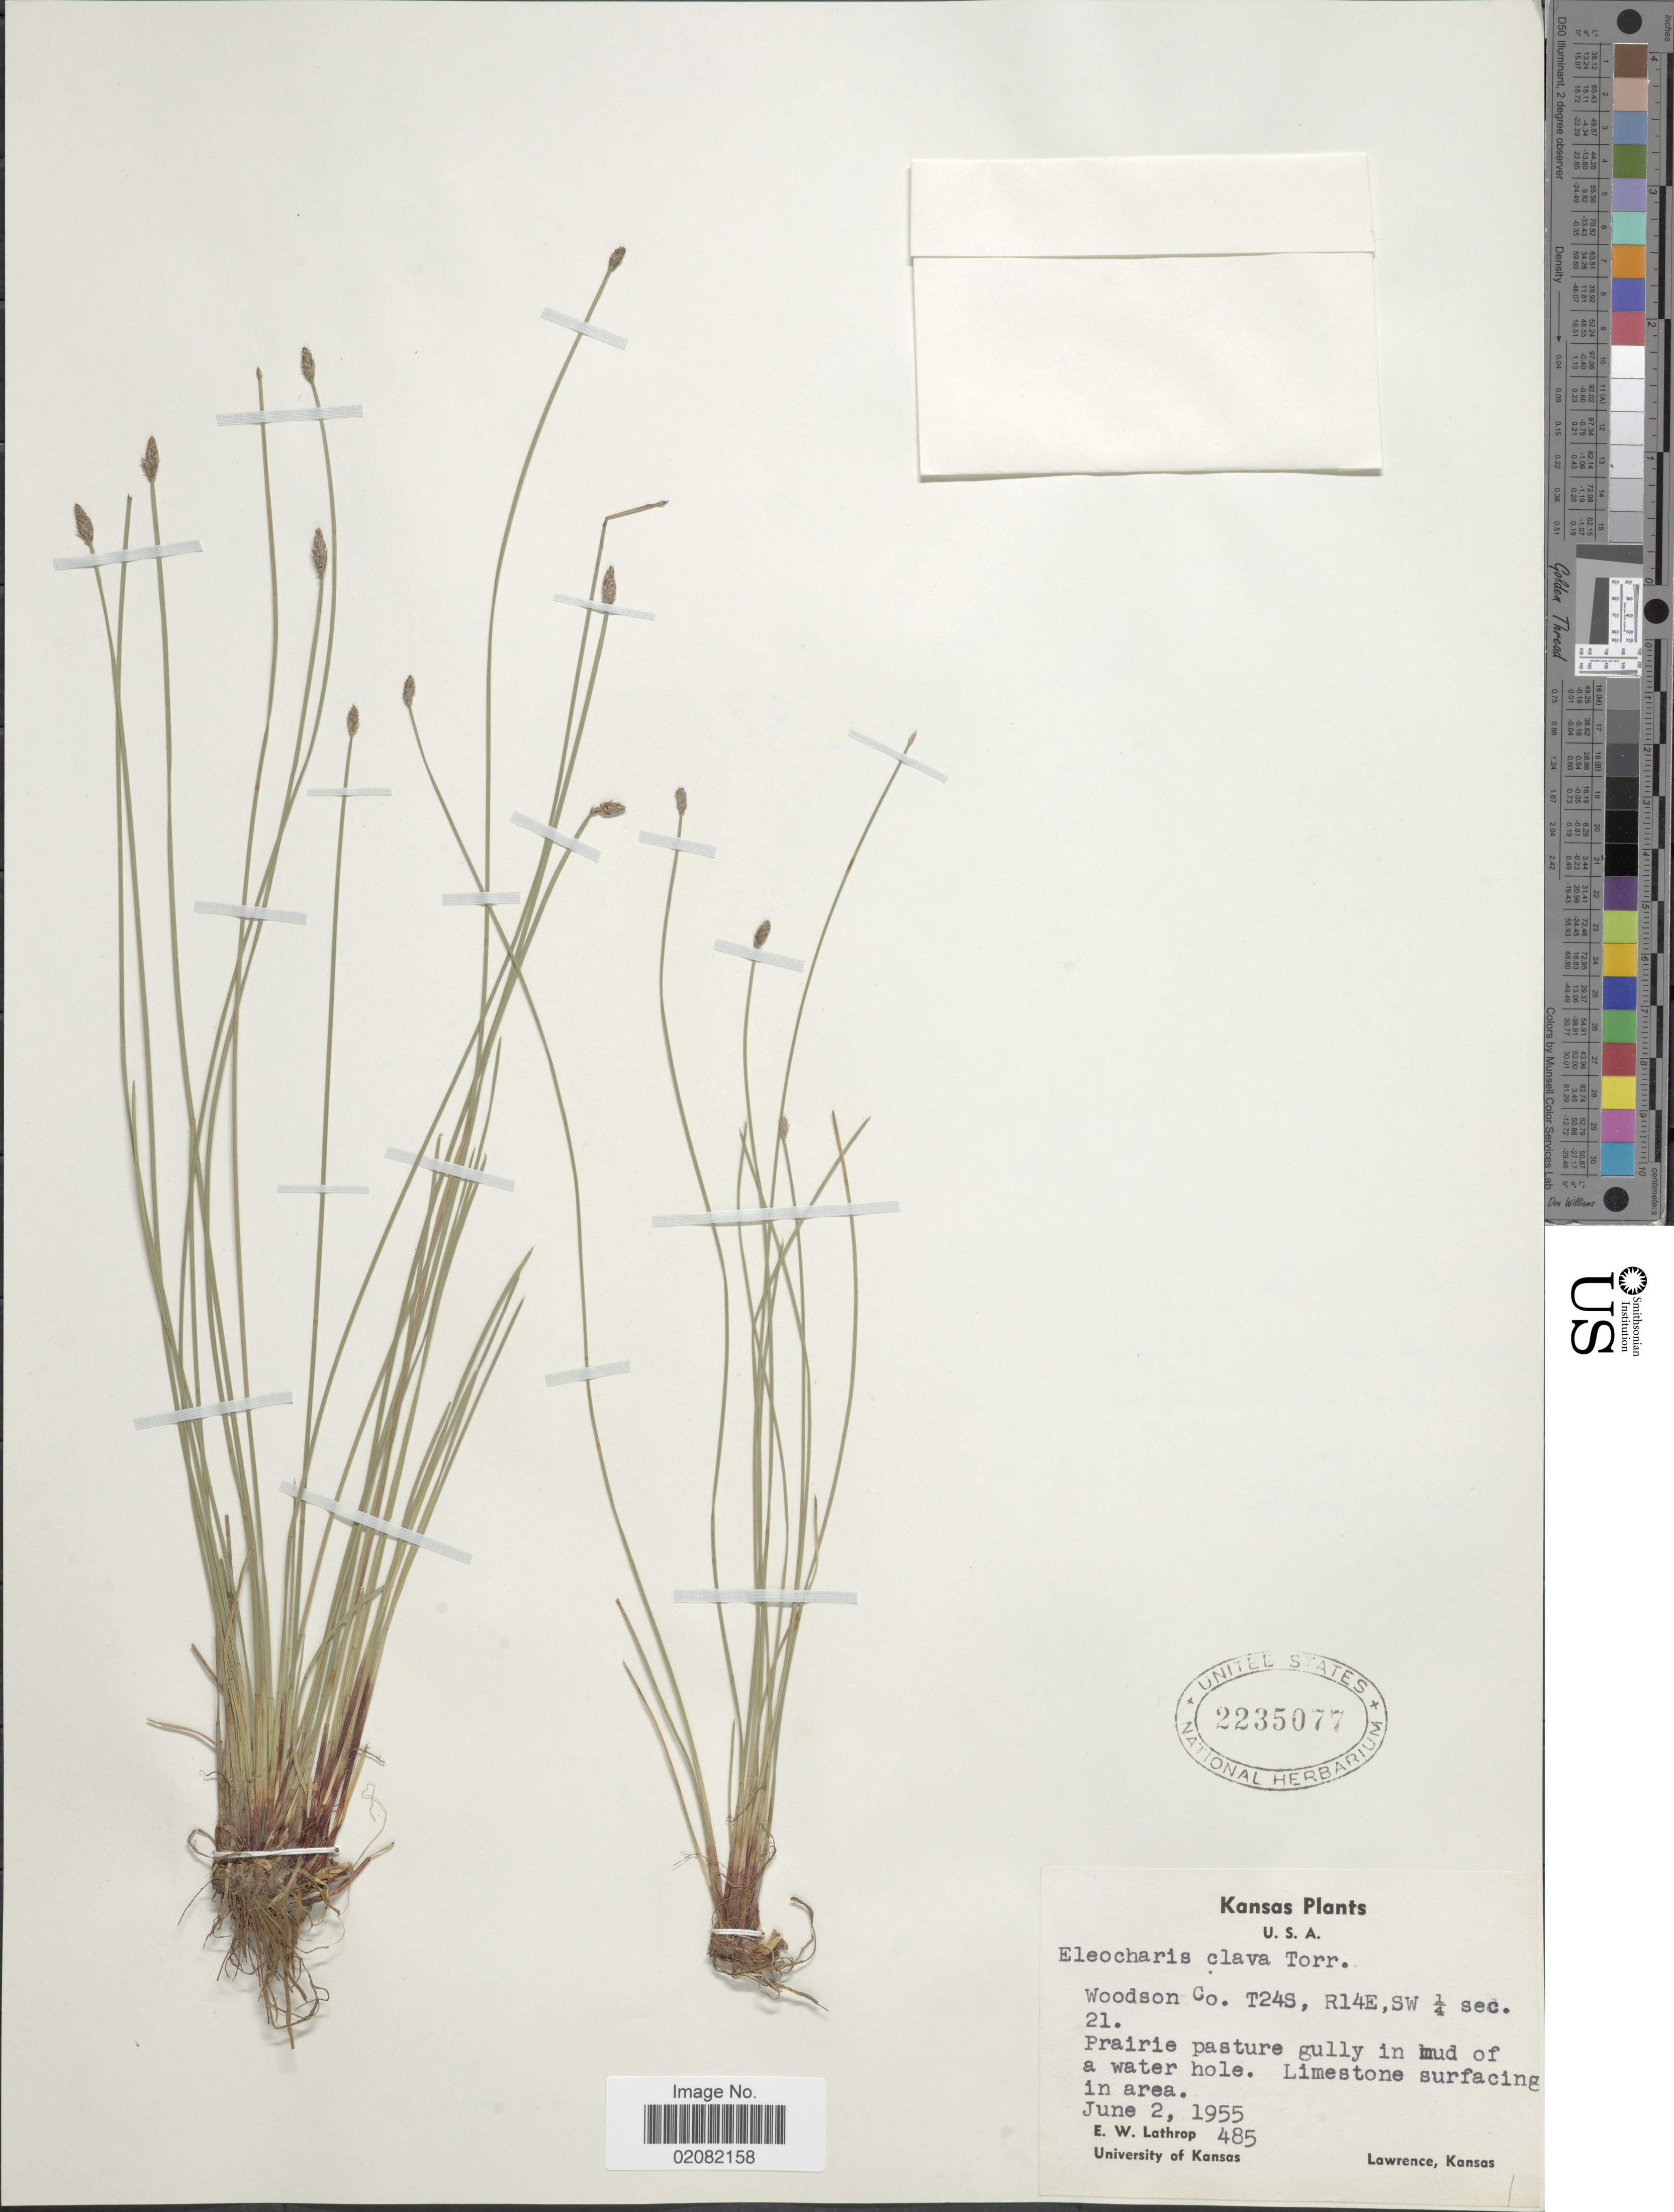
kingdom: Plantae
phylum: Tracheophyta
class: Liliopsida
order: Poales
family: Cyperaceae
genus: Eleocharis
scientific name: Eleocharis erythropoda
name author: Steud.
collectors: E. W. Lathrop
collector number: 485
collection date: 1955-06-02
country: United States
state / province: Kansas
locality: Woodson Co T24S, R14E, SW ¼ sec. 21, Prairie pasture gully in mud of a water hole. Limestone surfacing in area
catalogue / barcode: US 2235077